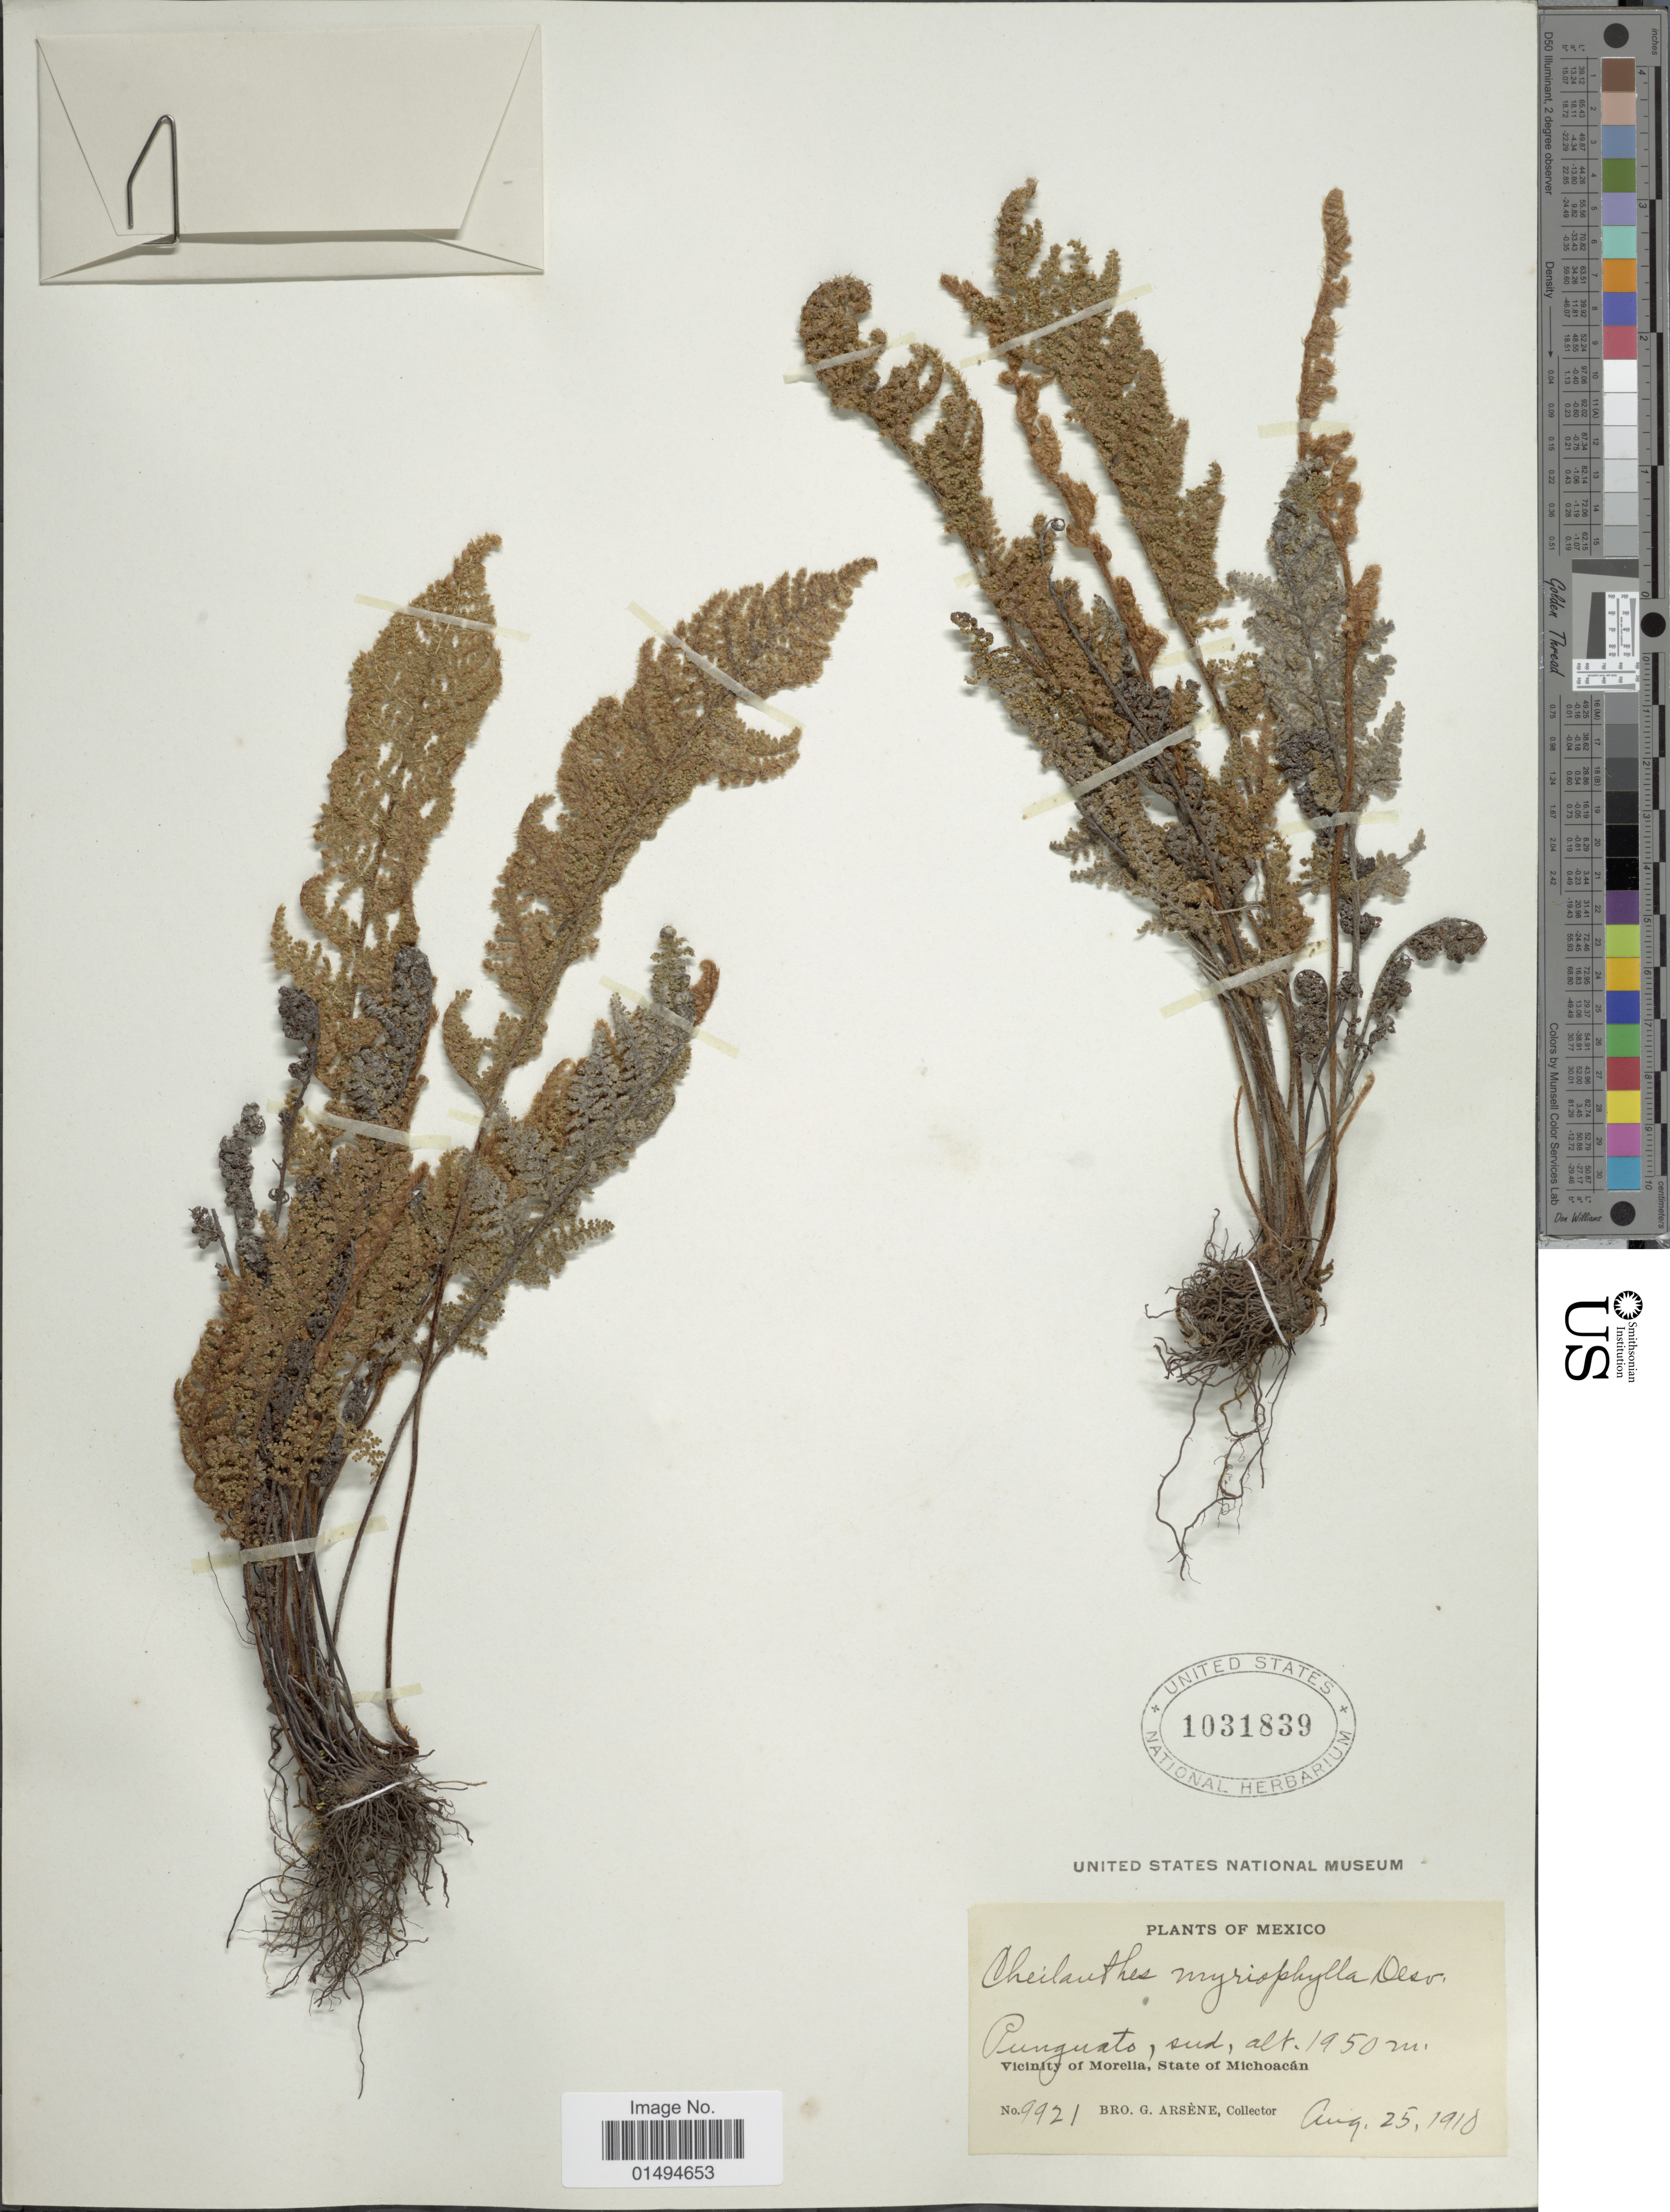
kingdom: Plantae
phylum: Tracheophyta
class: Polypodiopsida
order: Polypodiales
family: Pteridaceae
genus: Myriopteris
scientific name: Myriopteris myriophylla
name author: (Desv.) J. Sm.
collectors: Bro. G. Arsène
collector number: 9921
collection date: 1910-08-25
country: Mexico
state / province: Michoacán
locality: Punguato, sud, Vicinity of Morelia, State of Michoacan, Punguato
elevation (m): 1950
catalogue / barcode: US 1031839